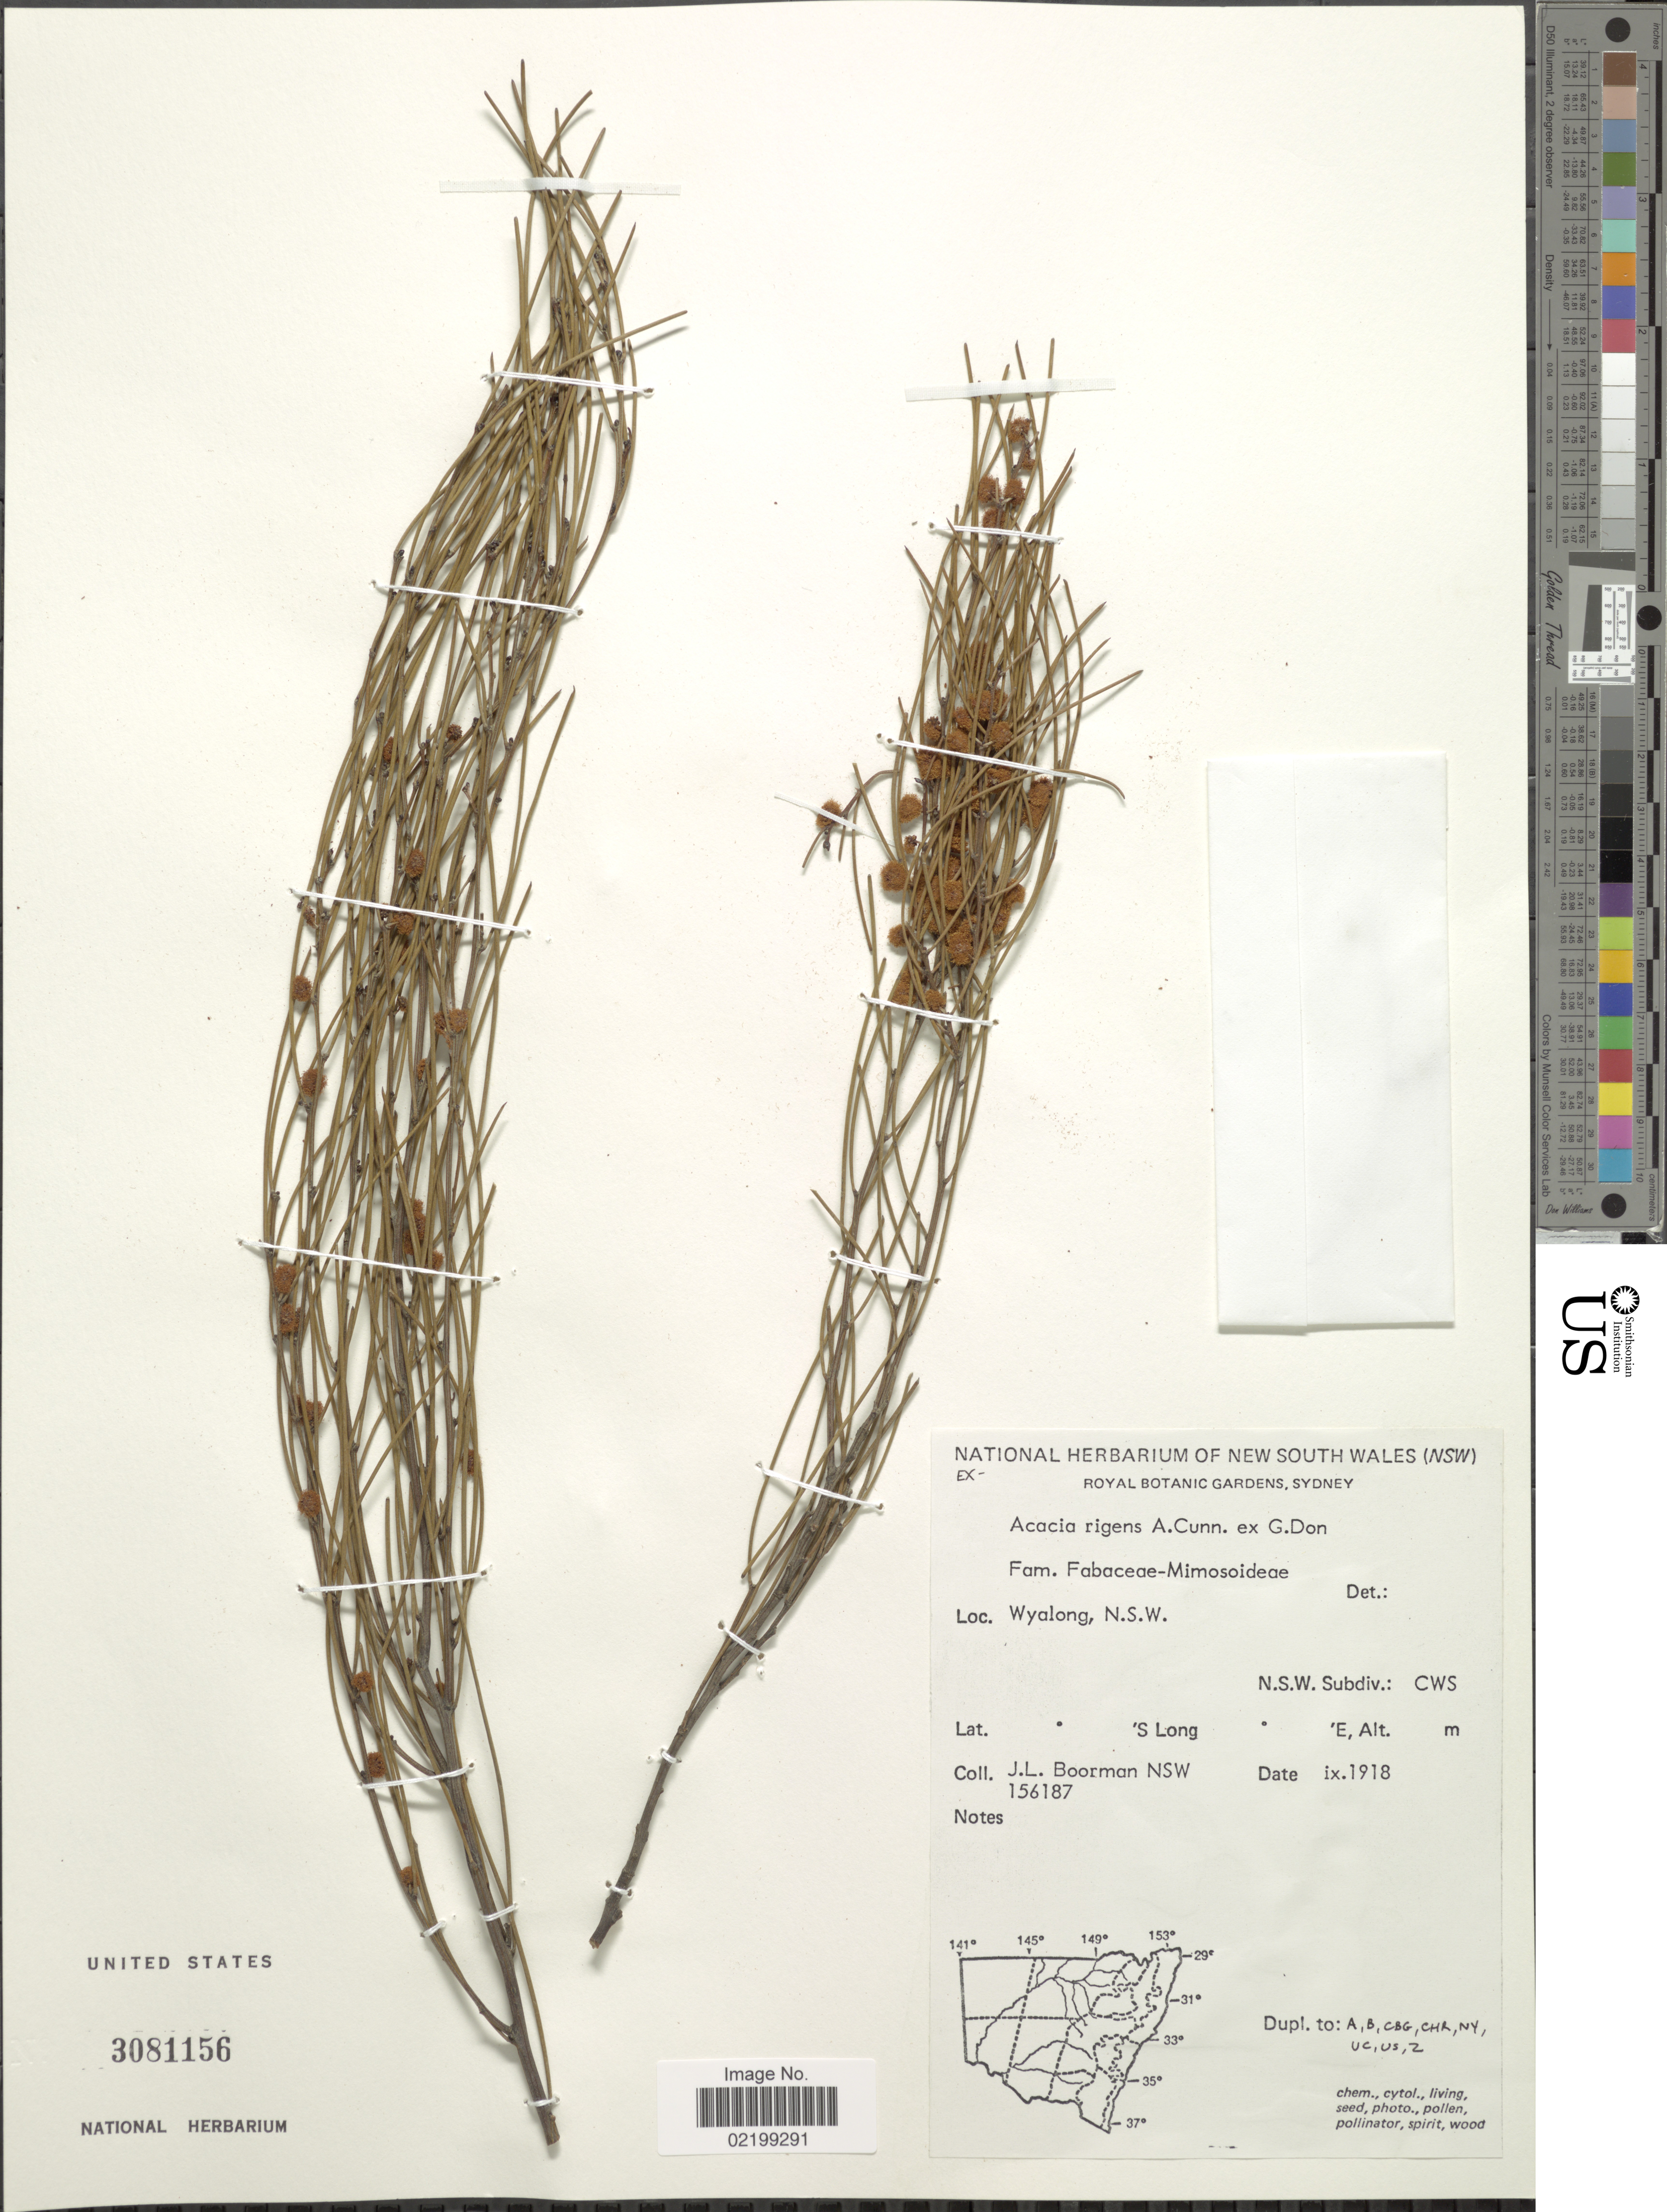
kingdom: Plantae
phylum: Tracheophyta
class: Magnoliopsida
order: Fabales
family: Fabaceae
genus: Acacia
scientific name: Acacia rigens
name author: G. Don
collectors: J. Boorman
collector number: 156187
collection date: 1918-09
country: Australia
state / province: New South Wales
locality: Wyalong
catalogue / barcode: US 3081156